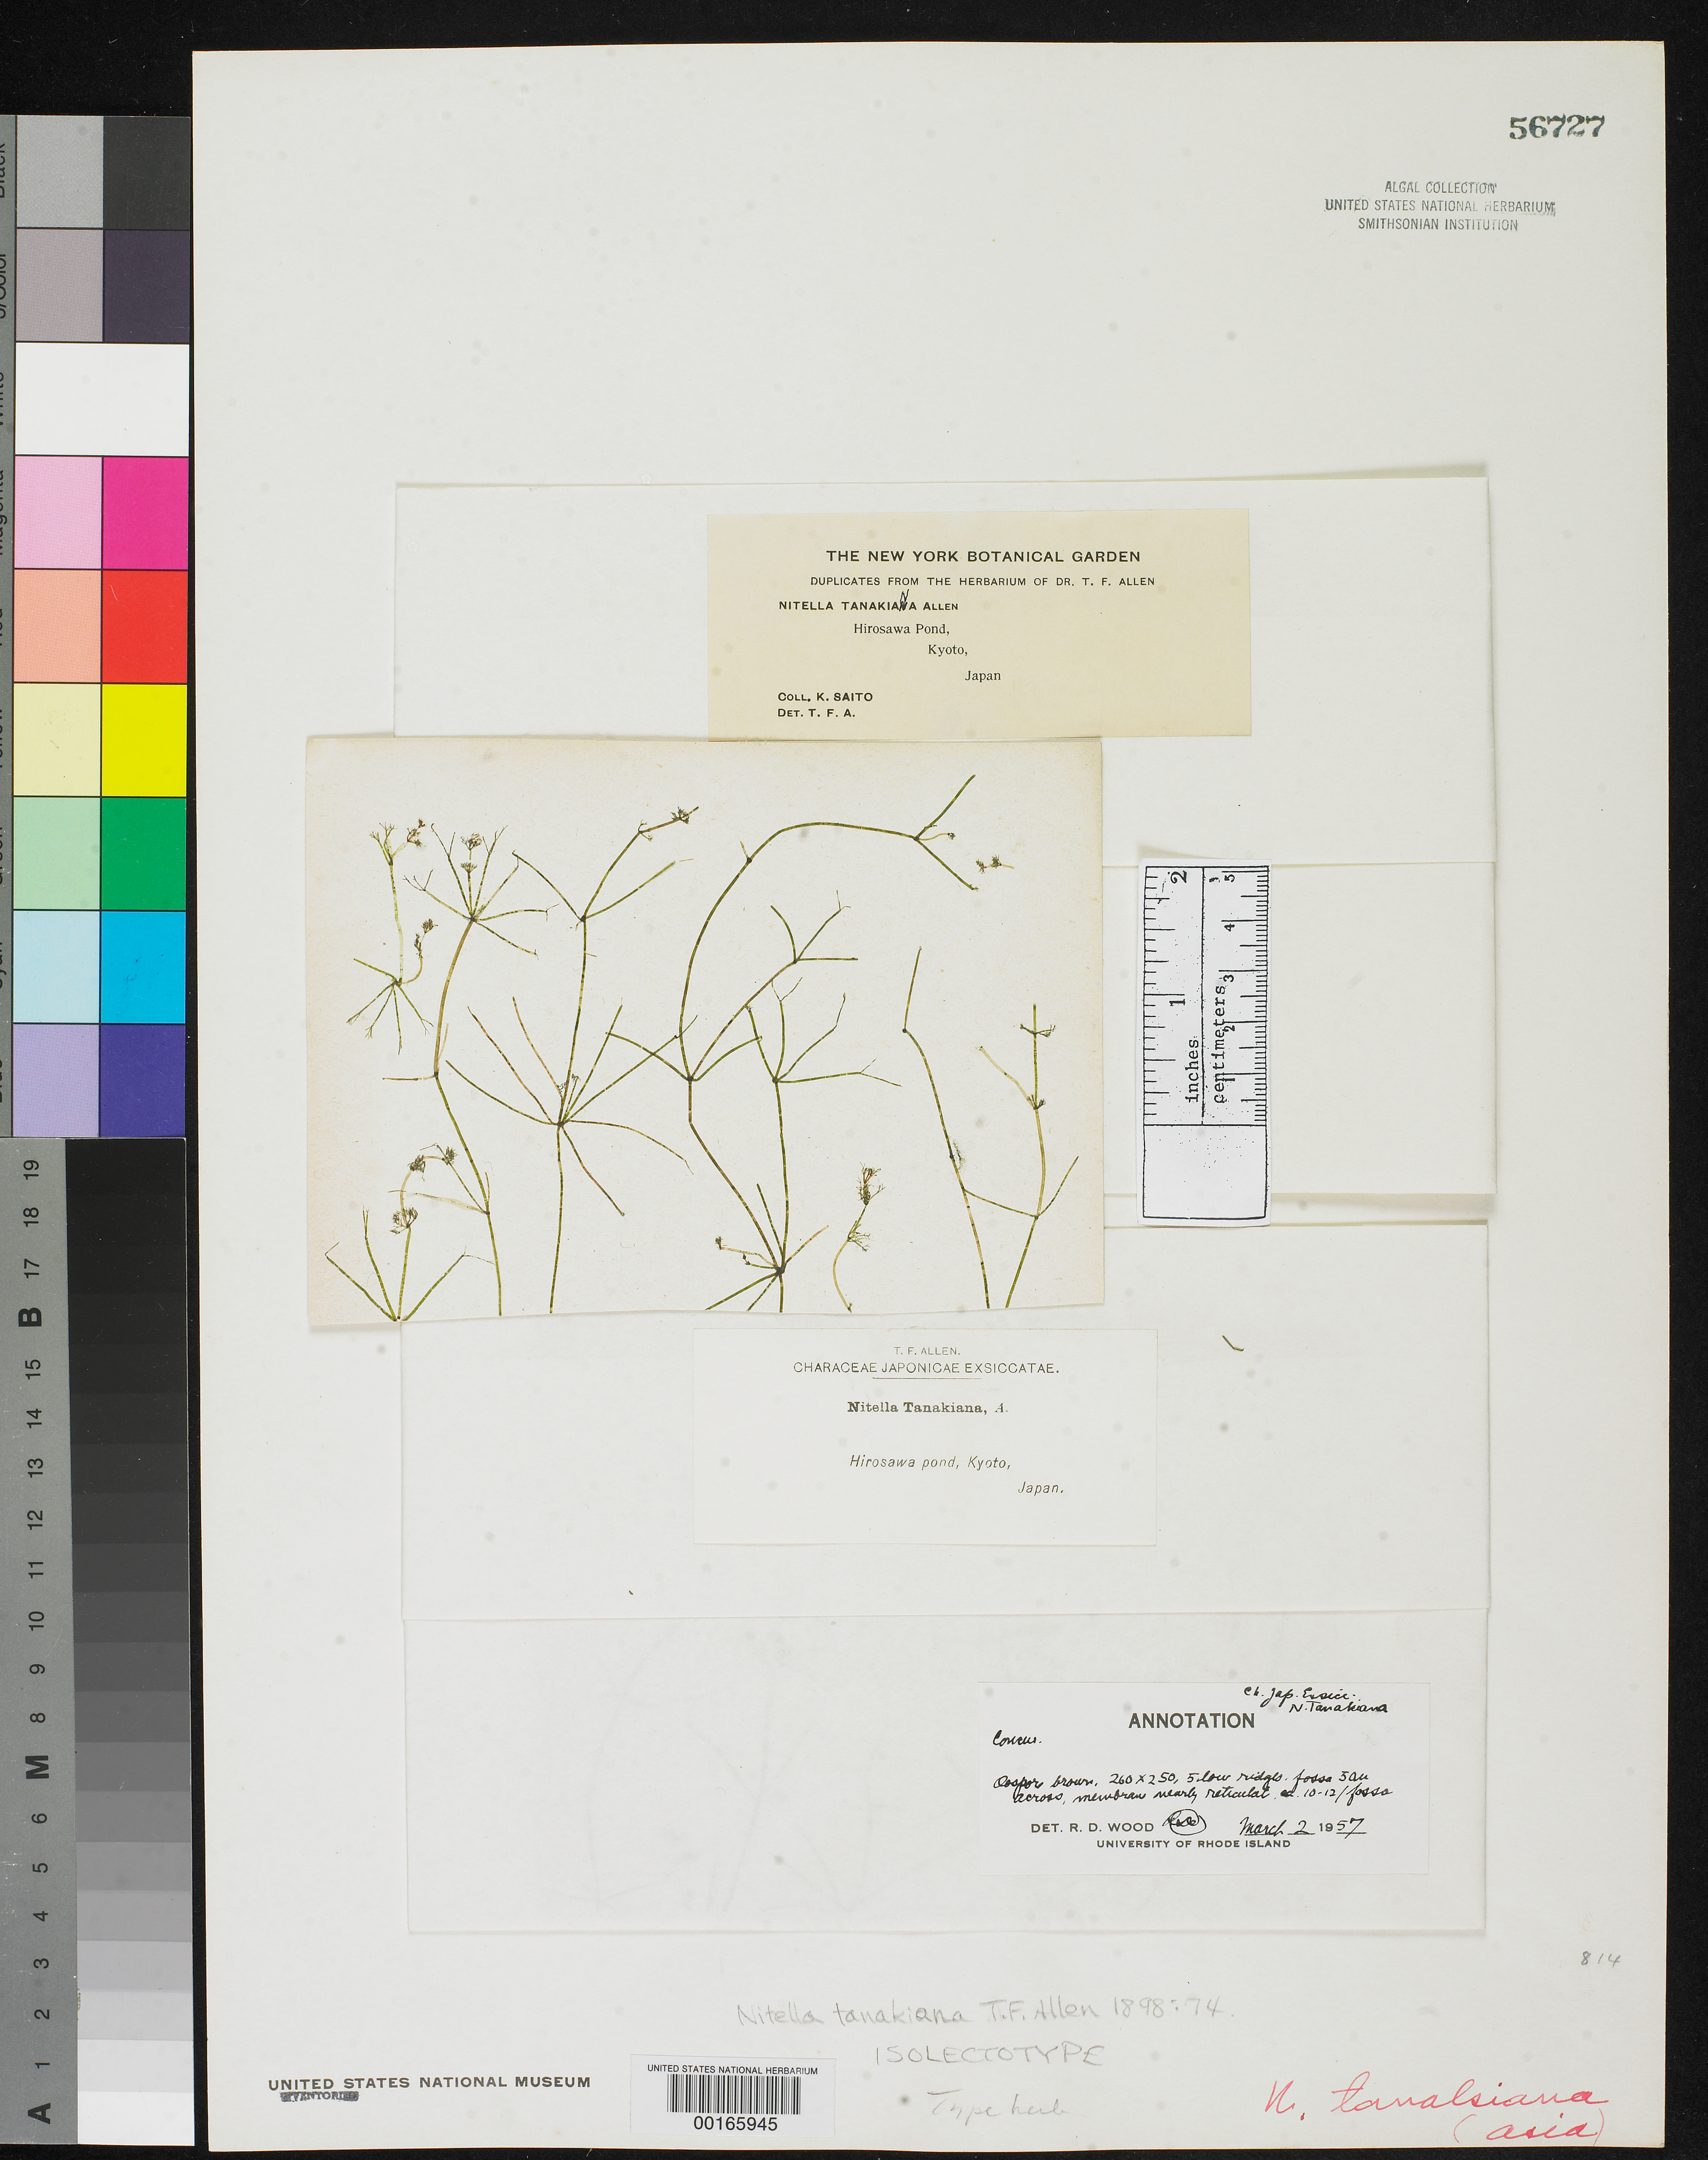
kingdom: Plantae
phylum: Charophyta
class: Charophyceae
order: Charales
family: Characeae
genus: Nitella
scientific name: Nitella tanakiana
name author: Allen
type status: Isolectotype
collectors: K. Saito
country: Japan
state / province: Kyoto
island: Honshu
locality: Kyoto, Hirosawa Pond.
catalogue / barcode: US 56727